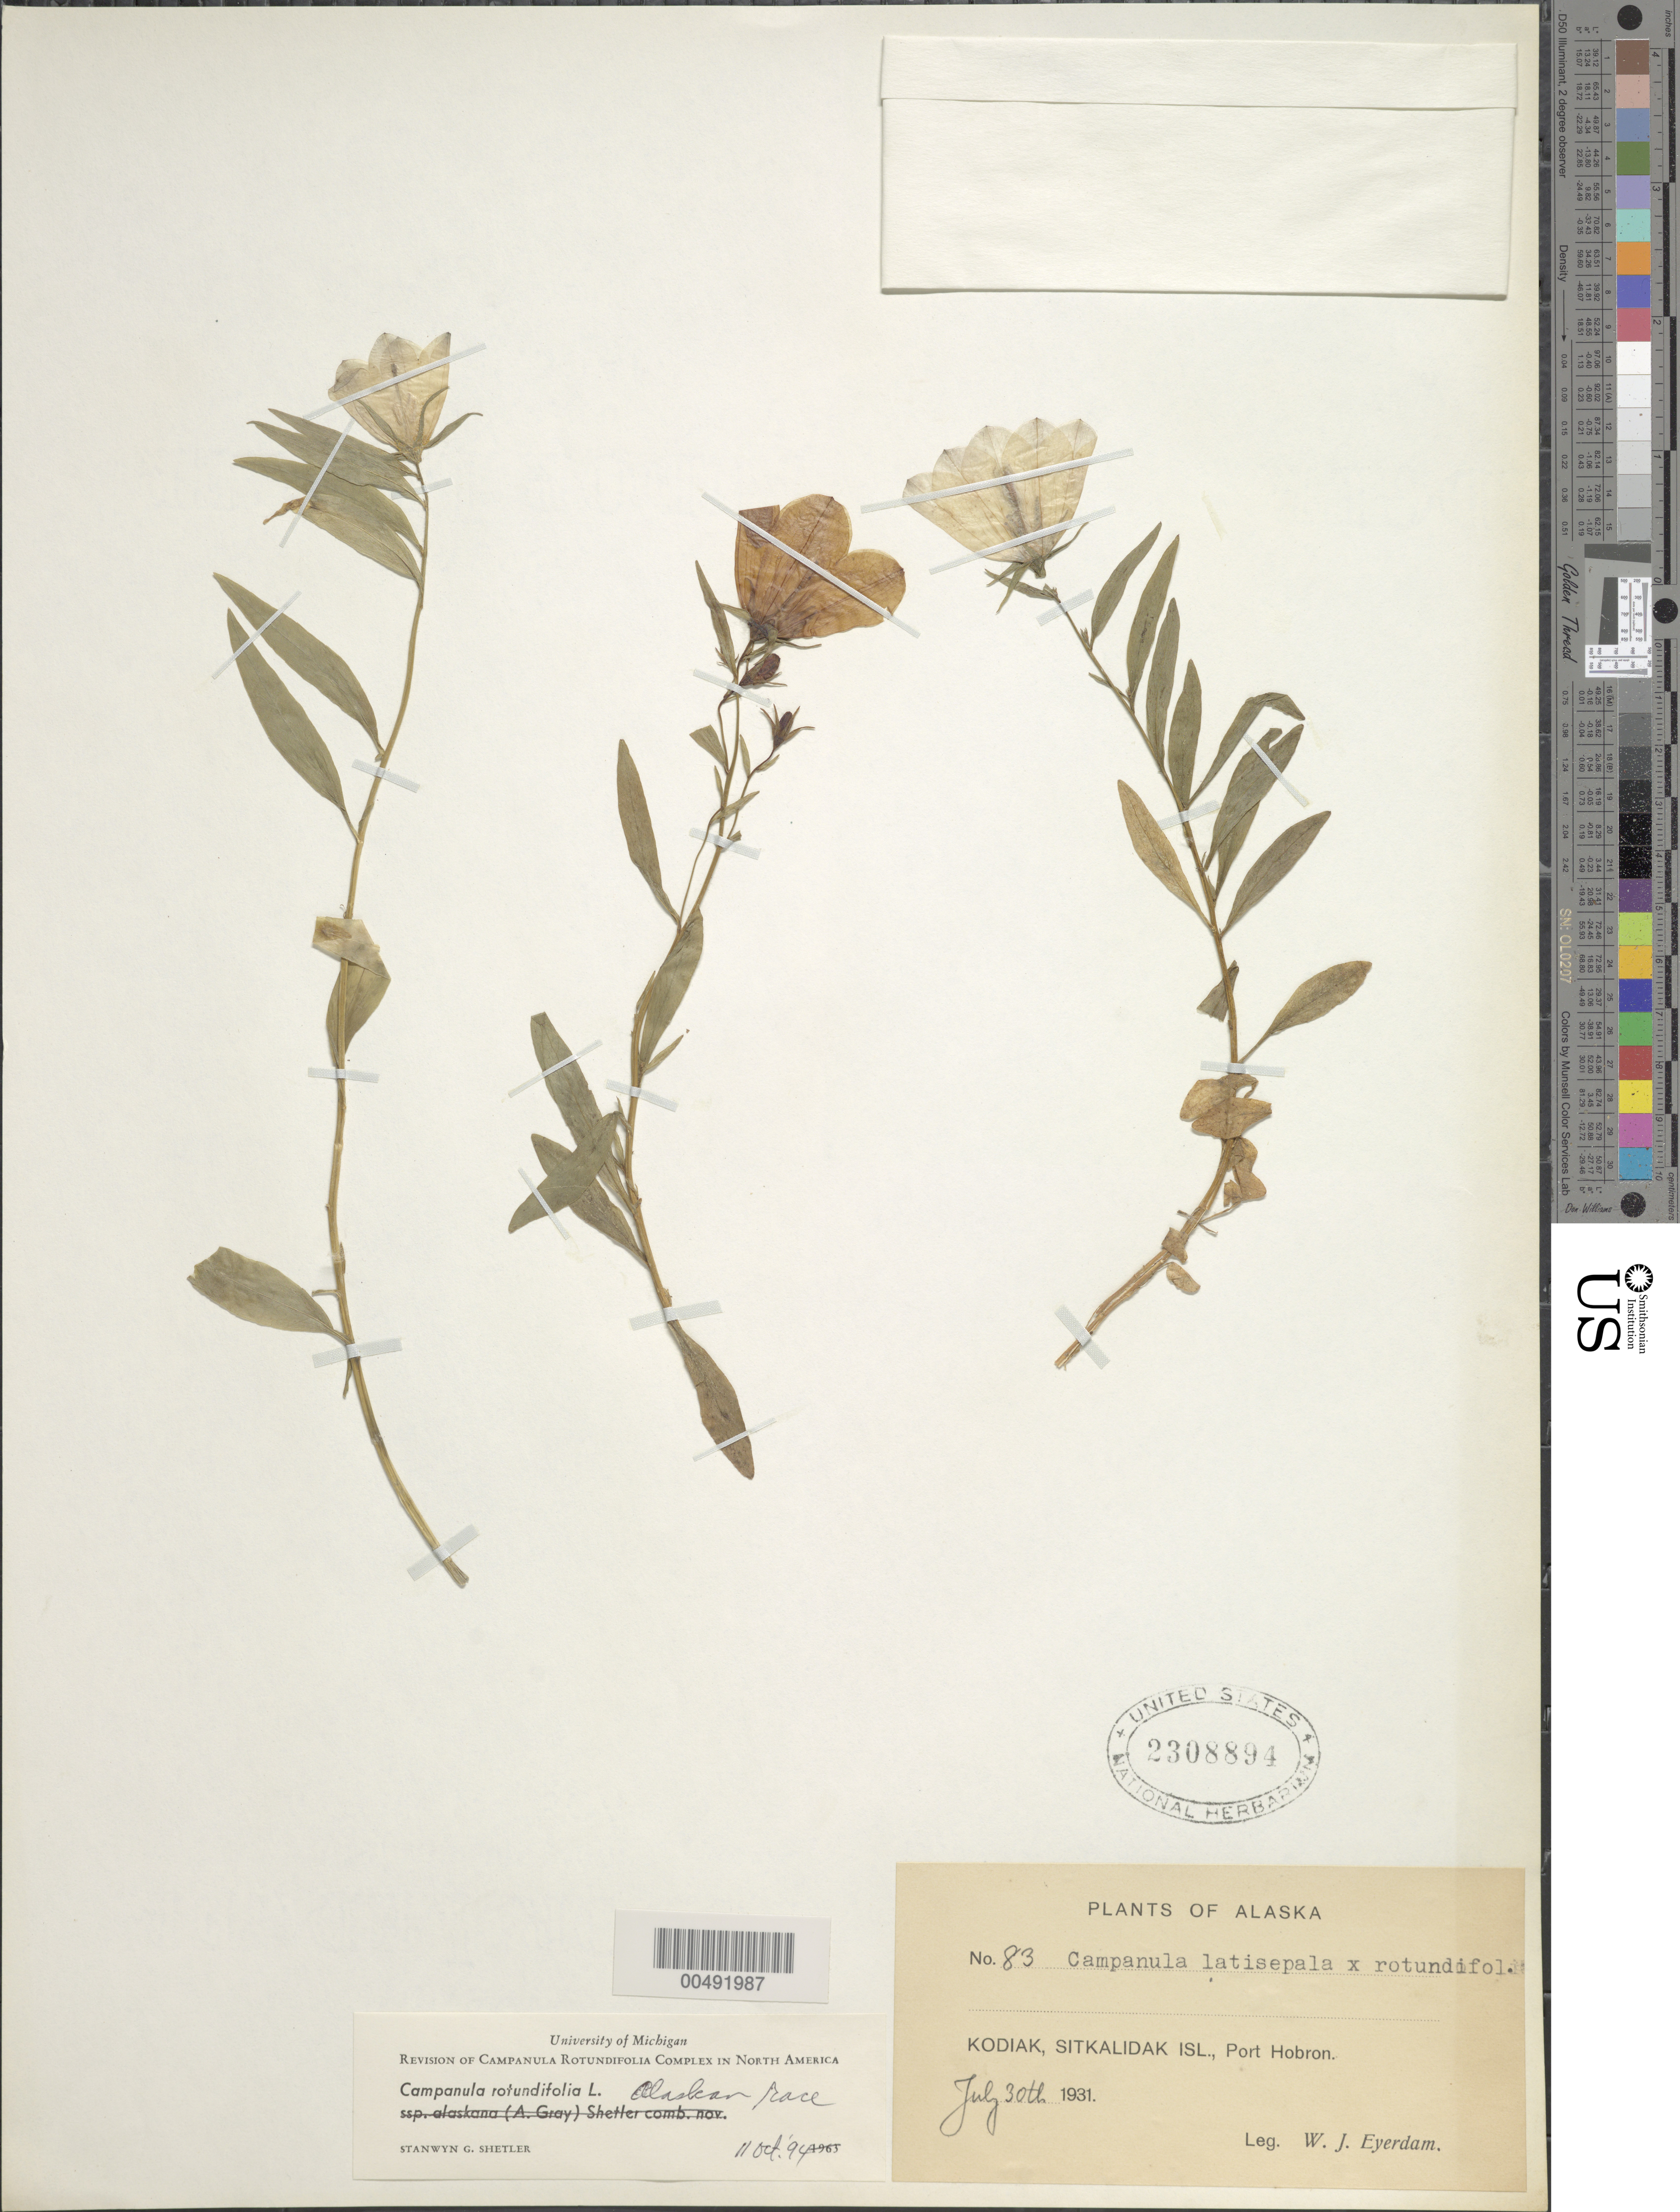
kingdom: Plantae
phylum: Tracheophyta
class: Magnoliopsida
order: Asterales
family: Campanulaceae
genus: Campanula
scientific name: Campanula rotundifolia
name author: L.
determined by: Shetler, Stanwyn G., (US), NMNH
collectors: W. J. Eyerdam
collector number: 83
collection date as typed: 30 Jul 1931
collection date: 1931-07-30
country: United States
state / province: Alaska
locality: Kodiak, Sitkalidak Id., Port Hobron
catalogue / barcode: US 2308894